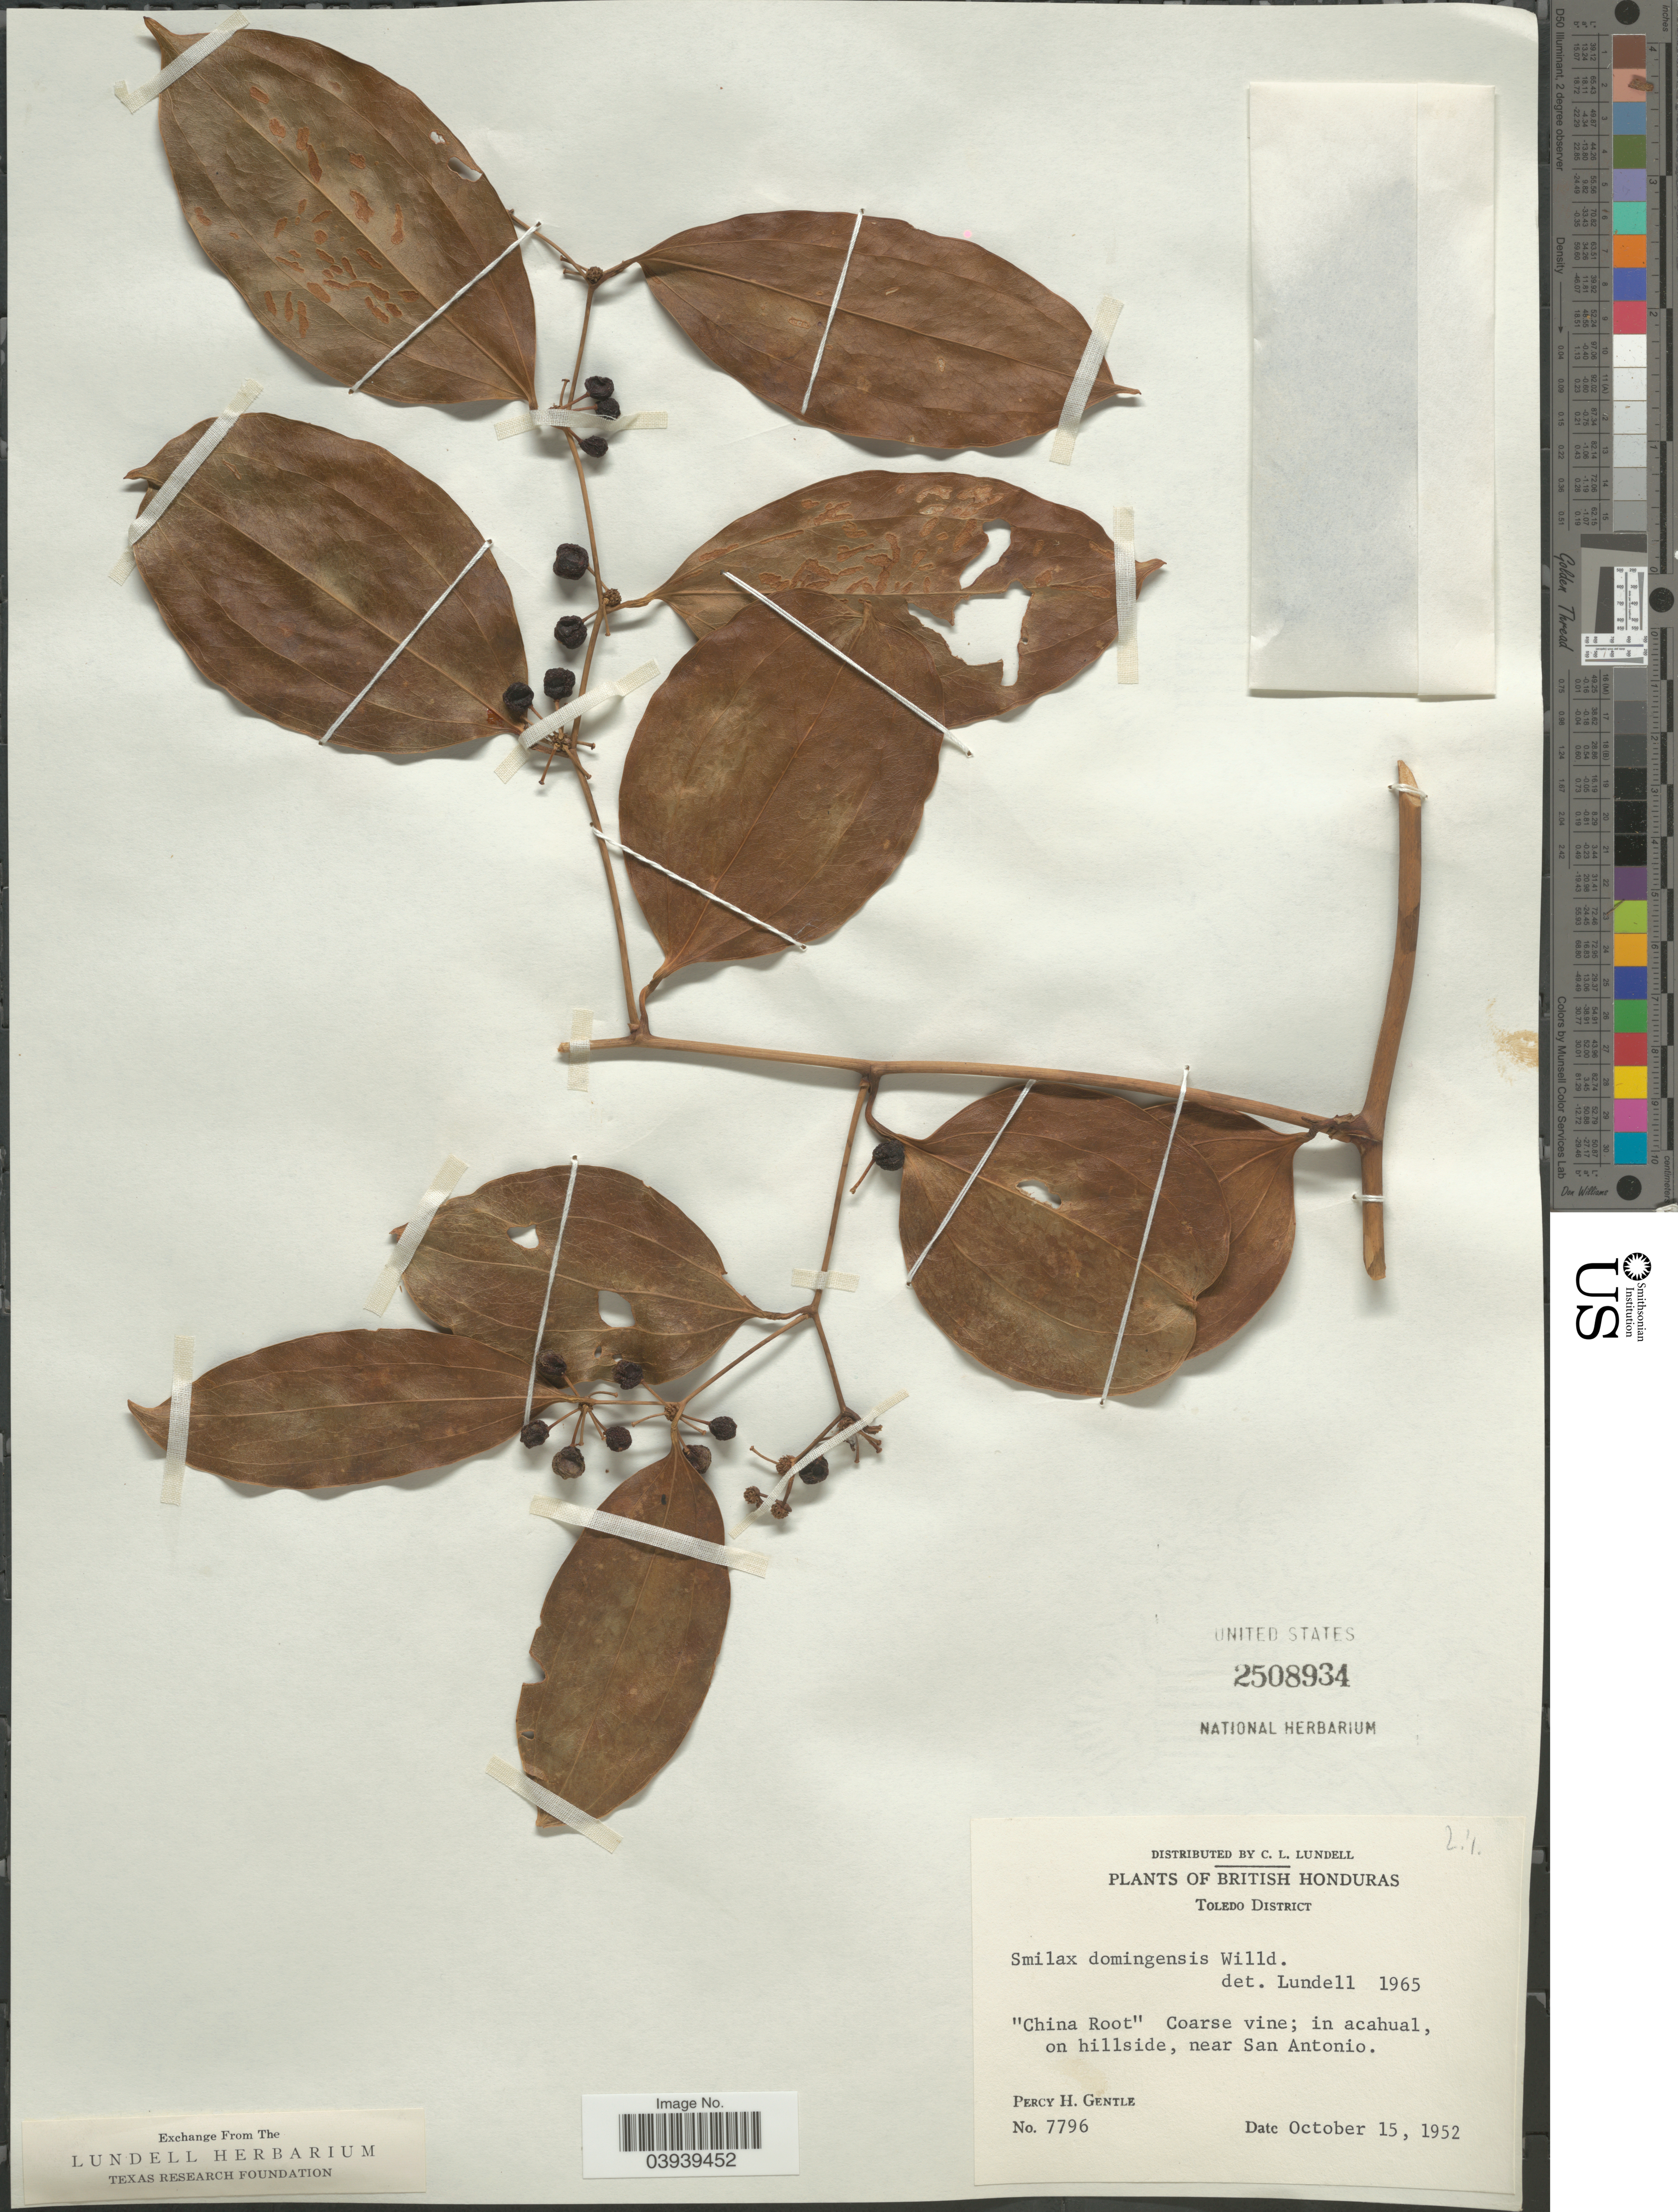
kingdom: Plantae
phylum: Tracheophyta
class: Liliopsida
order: Liliales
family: Smilacaceae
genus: Smilax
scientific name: Smilax domingensis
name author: Willd.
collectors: P. H. Gentle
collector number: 7796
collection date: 1952-10-15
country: Belize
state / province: Toledo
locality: British Honduras. Toledo District. Near San Antonio.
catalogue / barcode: US 2508934